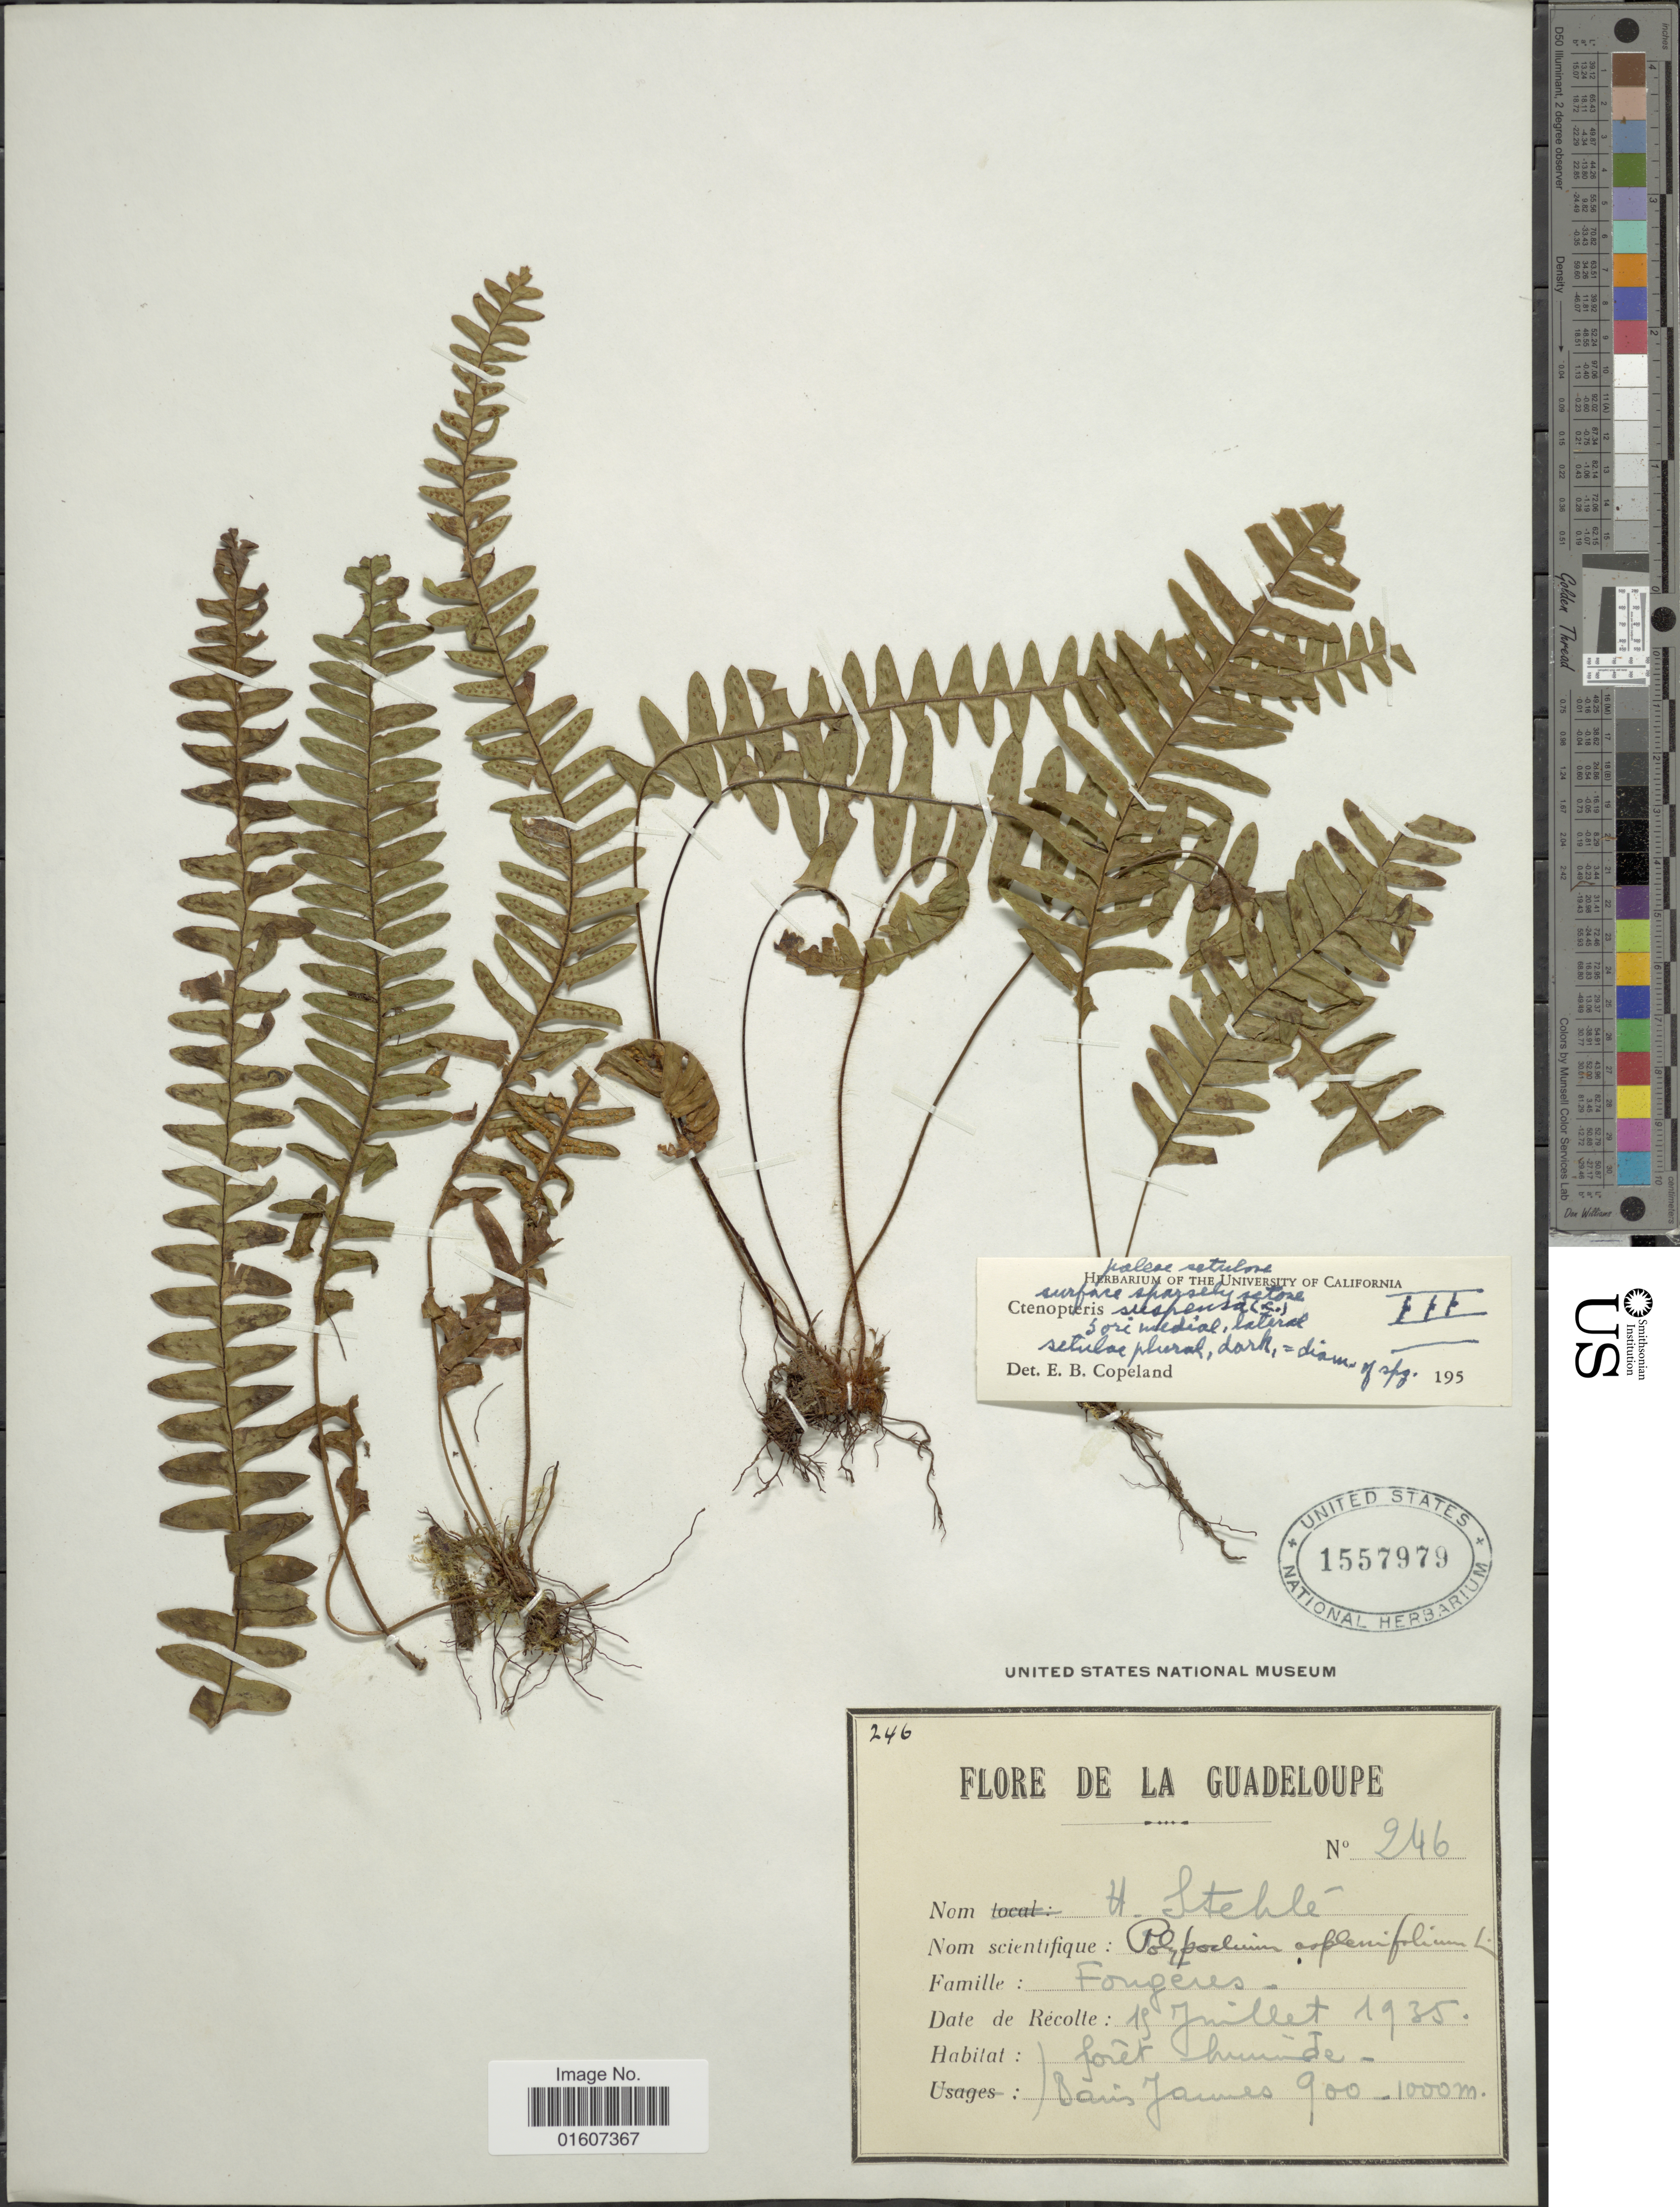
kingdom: Plantae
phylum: Tracheophyta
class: Polypodiopsida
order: Polypodiales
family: Polypodiaceae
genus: Terpsichore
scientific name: Terpsichore asplenifolia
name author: (L.) A.R. Sm.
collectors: H. Stehlé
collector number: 246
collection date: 1935-07-19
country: Guadeloupe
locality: Forêt humide Bains James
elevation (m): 900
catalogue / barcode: US 1557979